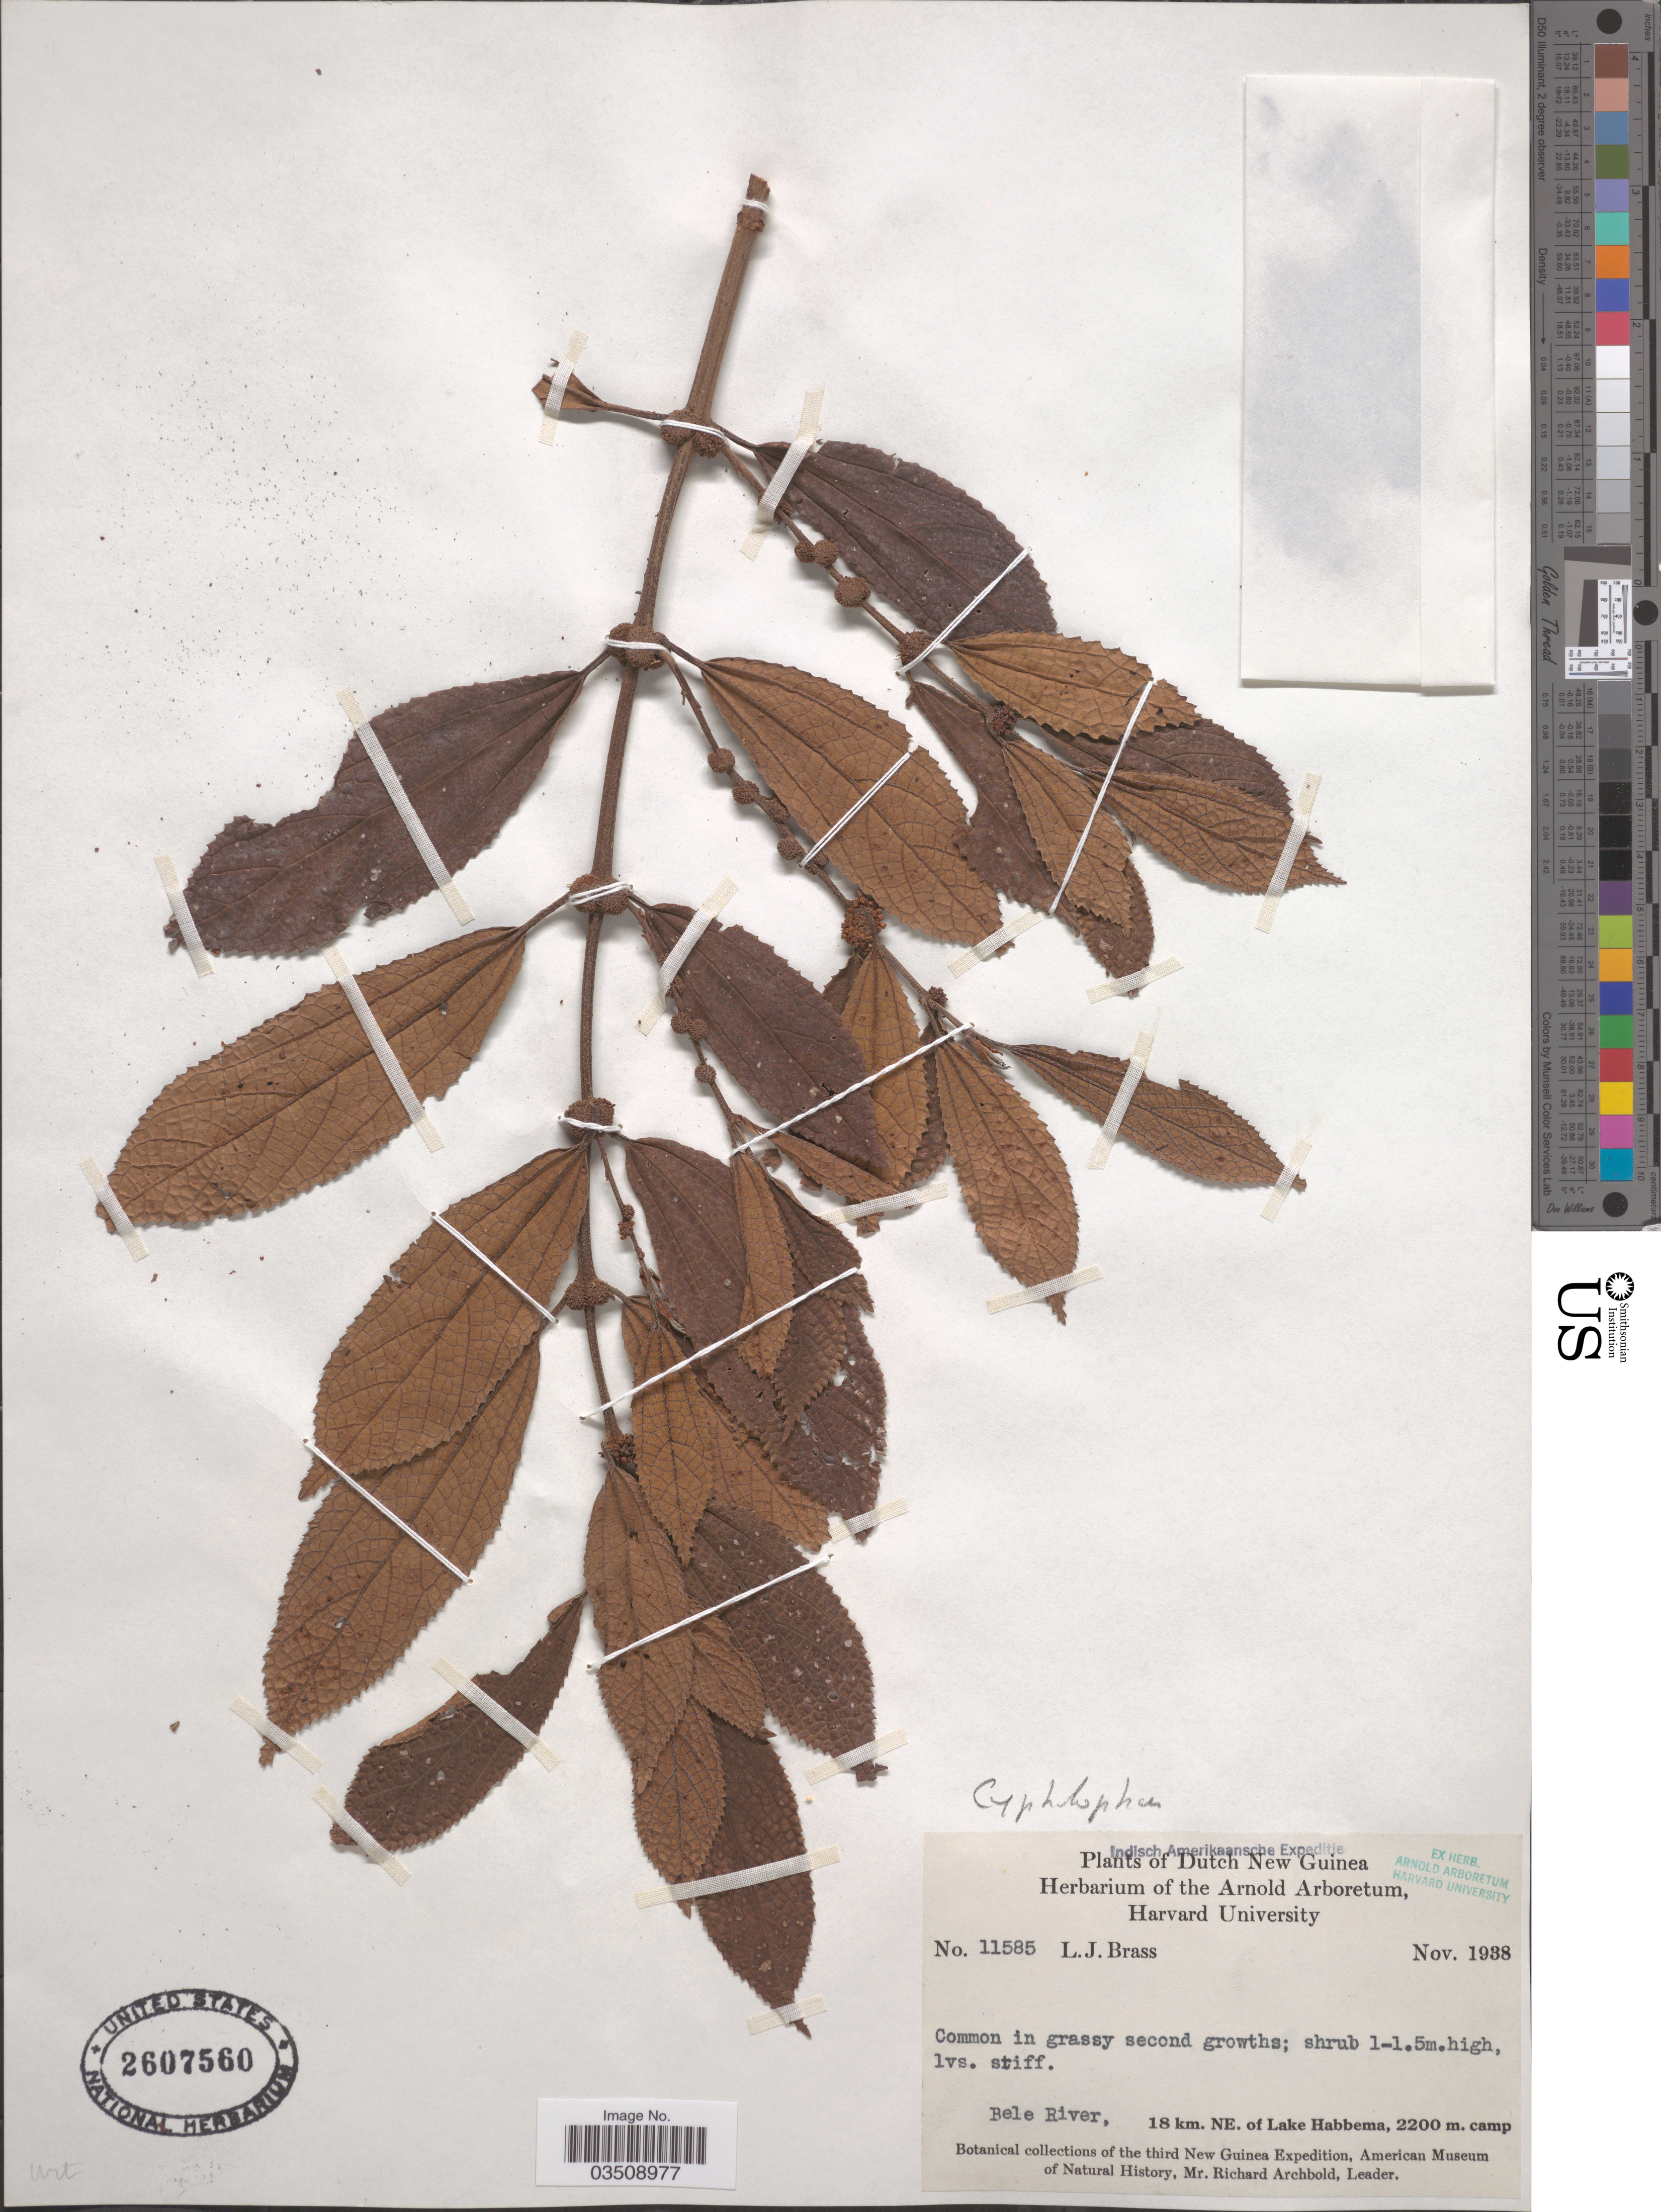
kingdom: Plantae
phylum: Tracheophyta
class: Magnoliopsida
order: Rosales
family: Urticaceae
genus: Cypholophus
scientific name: Cypholophus sp.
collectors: L. J. Brass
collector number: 11585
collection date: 1938-11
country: Indonesia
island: New Guinea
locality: Dutch New Guinea. Bele River, 18 km. NE. of Lake Habbema, camp.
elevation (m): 2200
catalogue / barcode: US 2607560